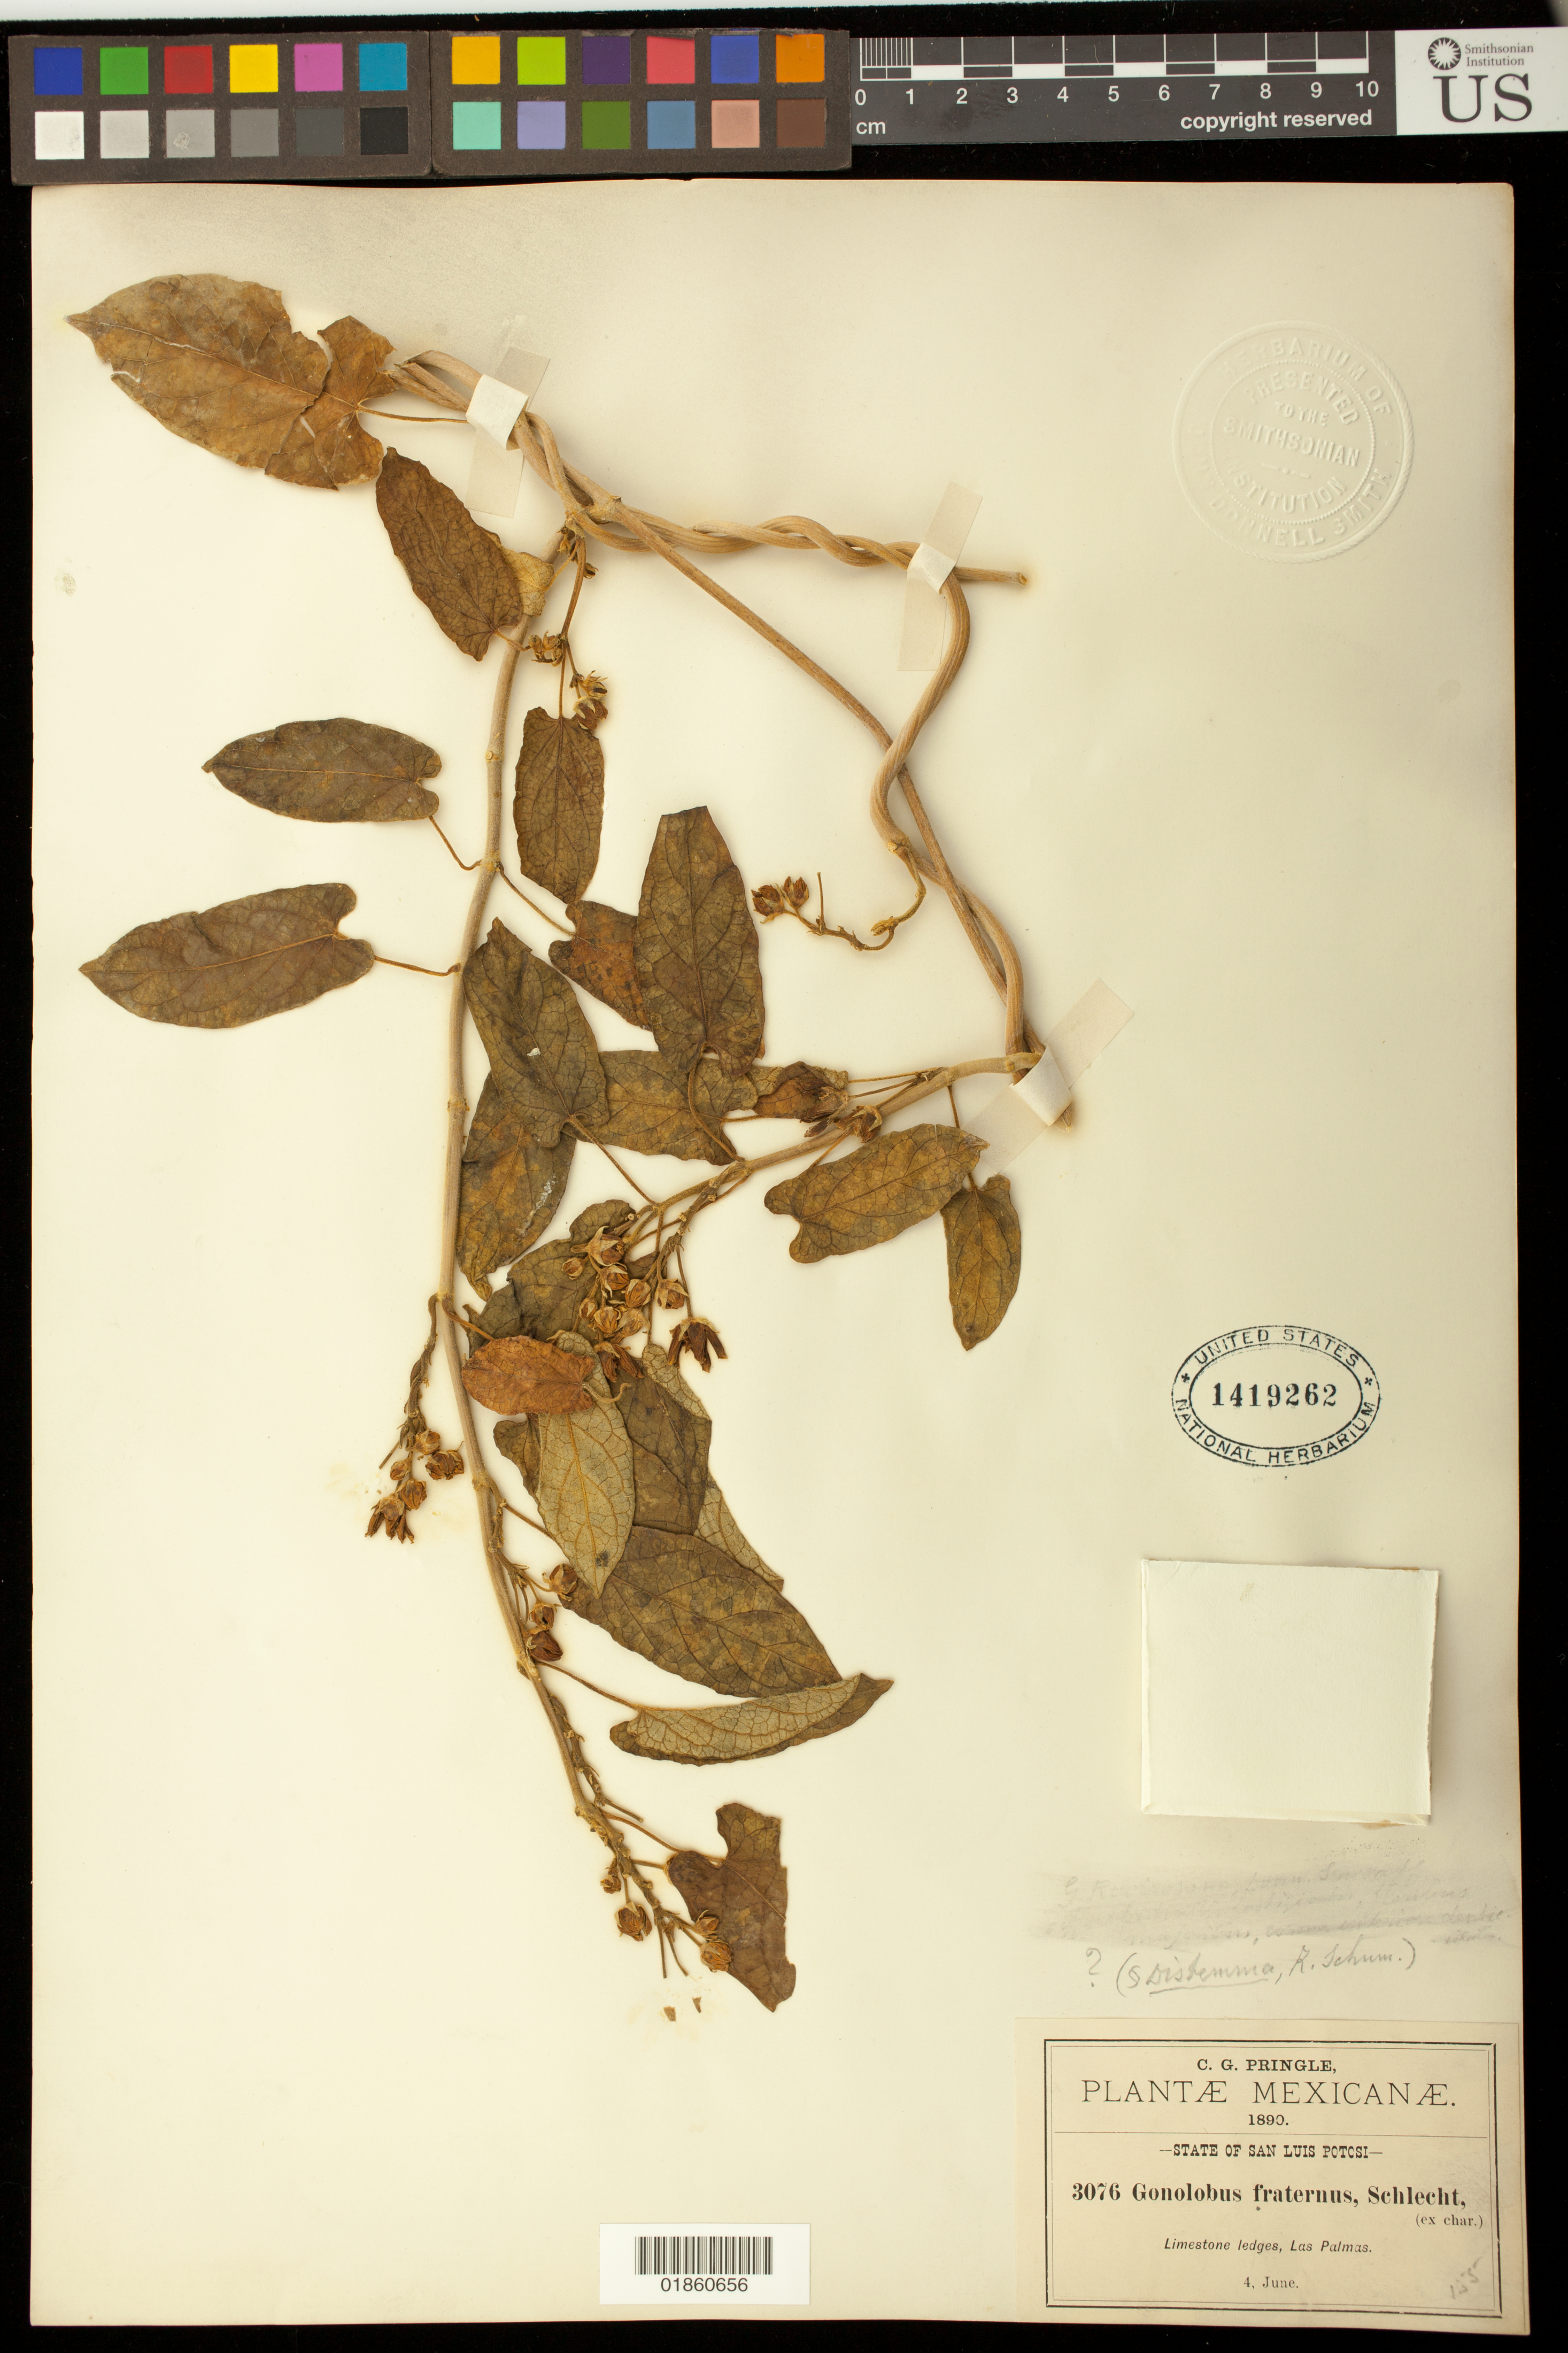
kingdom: Plantae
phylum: Tracheophyta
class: Magnoliopsida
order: Gentianales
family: Apocynaceae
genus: Gonolobus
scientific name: Gonolobus fraternus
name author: Schltdl.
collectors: C. G. Pringle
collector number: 3076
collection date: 1890-06-04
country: Mexico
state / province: San Luis Potosí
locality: Las Palmas.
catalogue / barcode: US 1419262